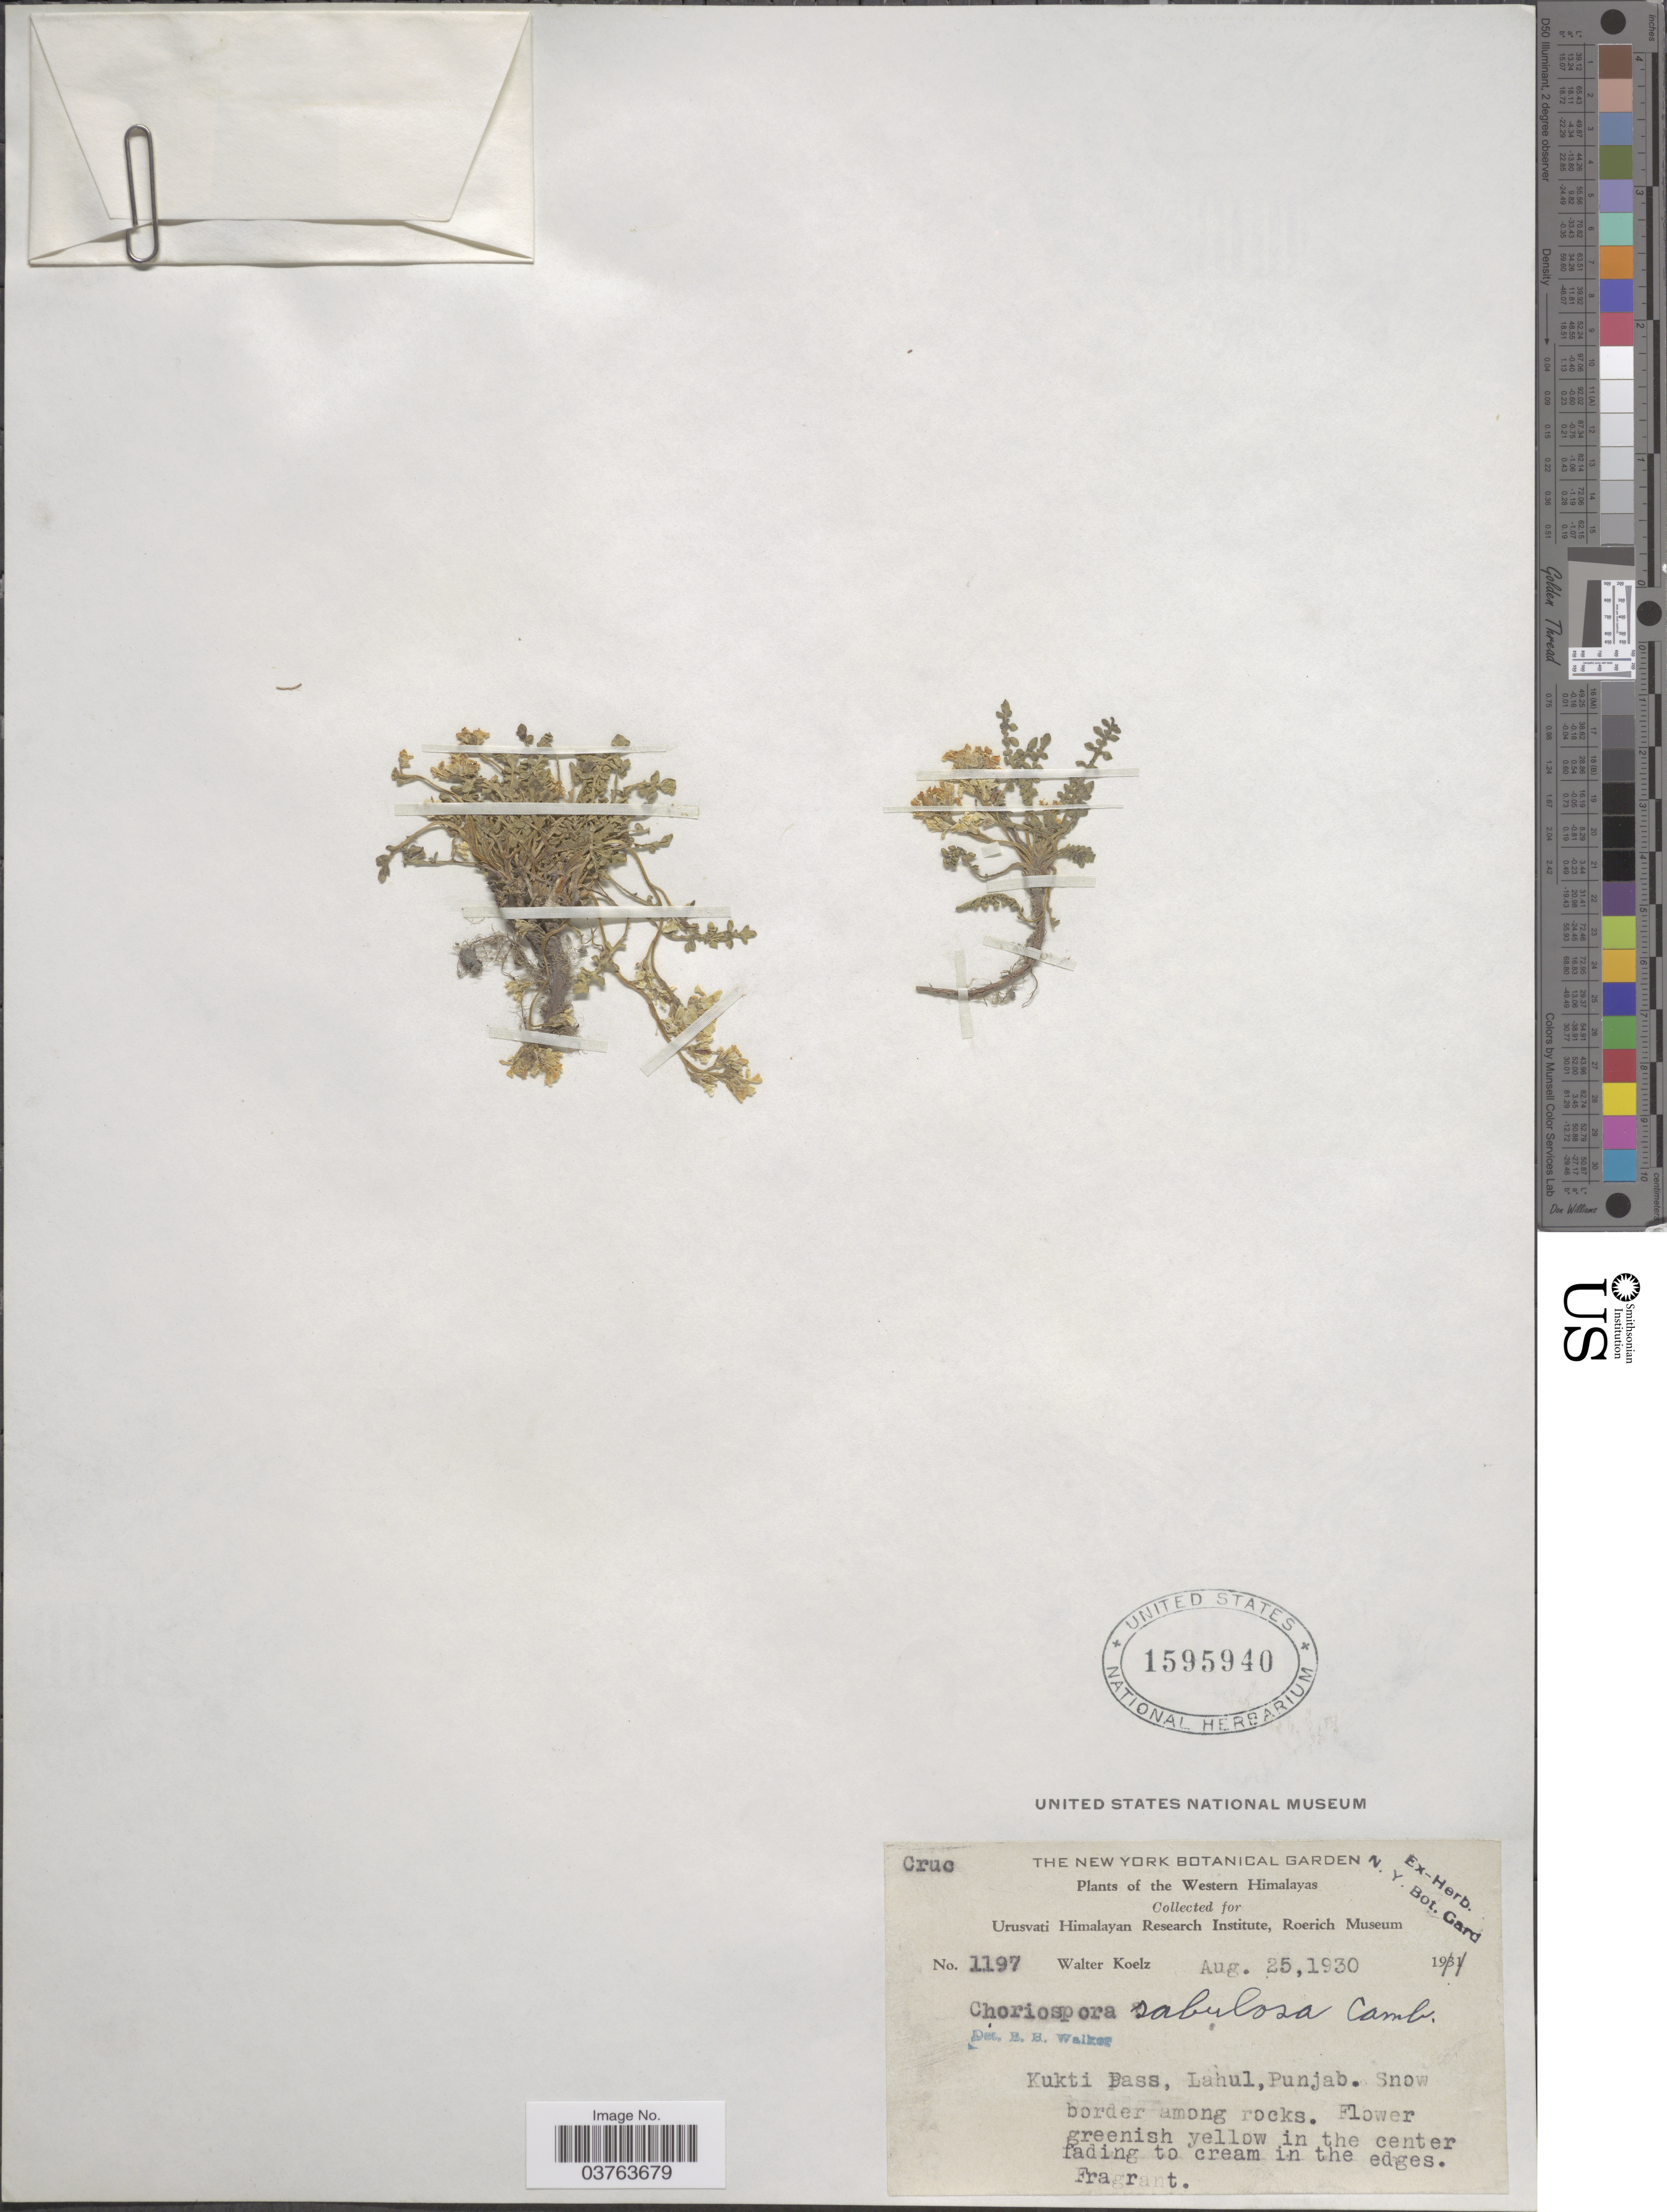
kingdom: Plantae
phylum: Tracheophyta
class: Magnoliopsida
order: Brassicales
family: Brassicaceae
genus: Chorispora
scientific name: Chorispora sabulosa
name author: Cambess.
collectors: W. N. Koelz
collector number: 1197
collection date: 1930-08-25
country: India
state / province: Punjab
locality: The Western Himalayas. Kukti Pass, Lahul.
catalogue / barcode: US 1595940